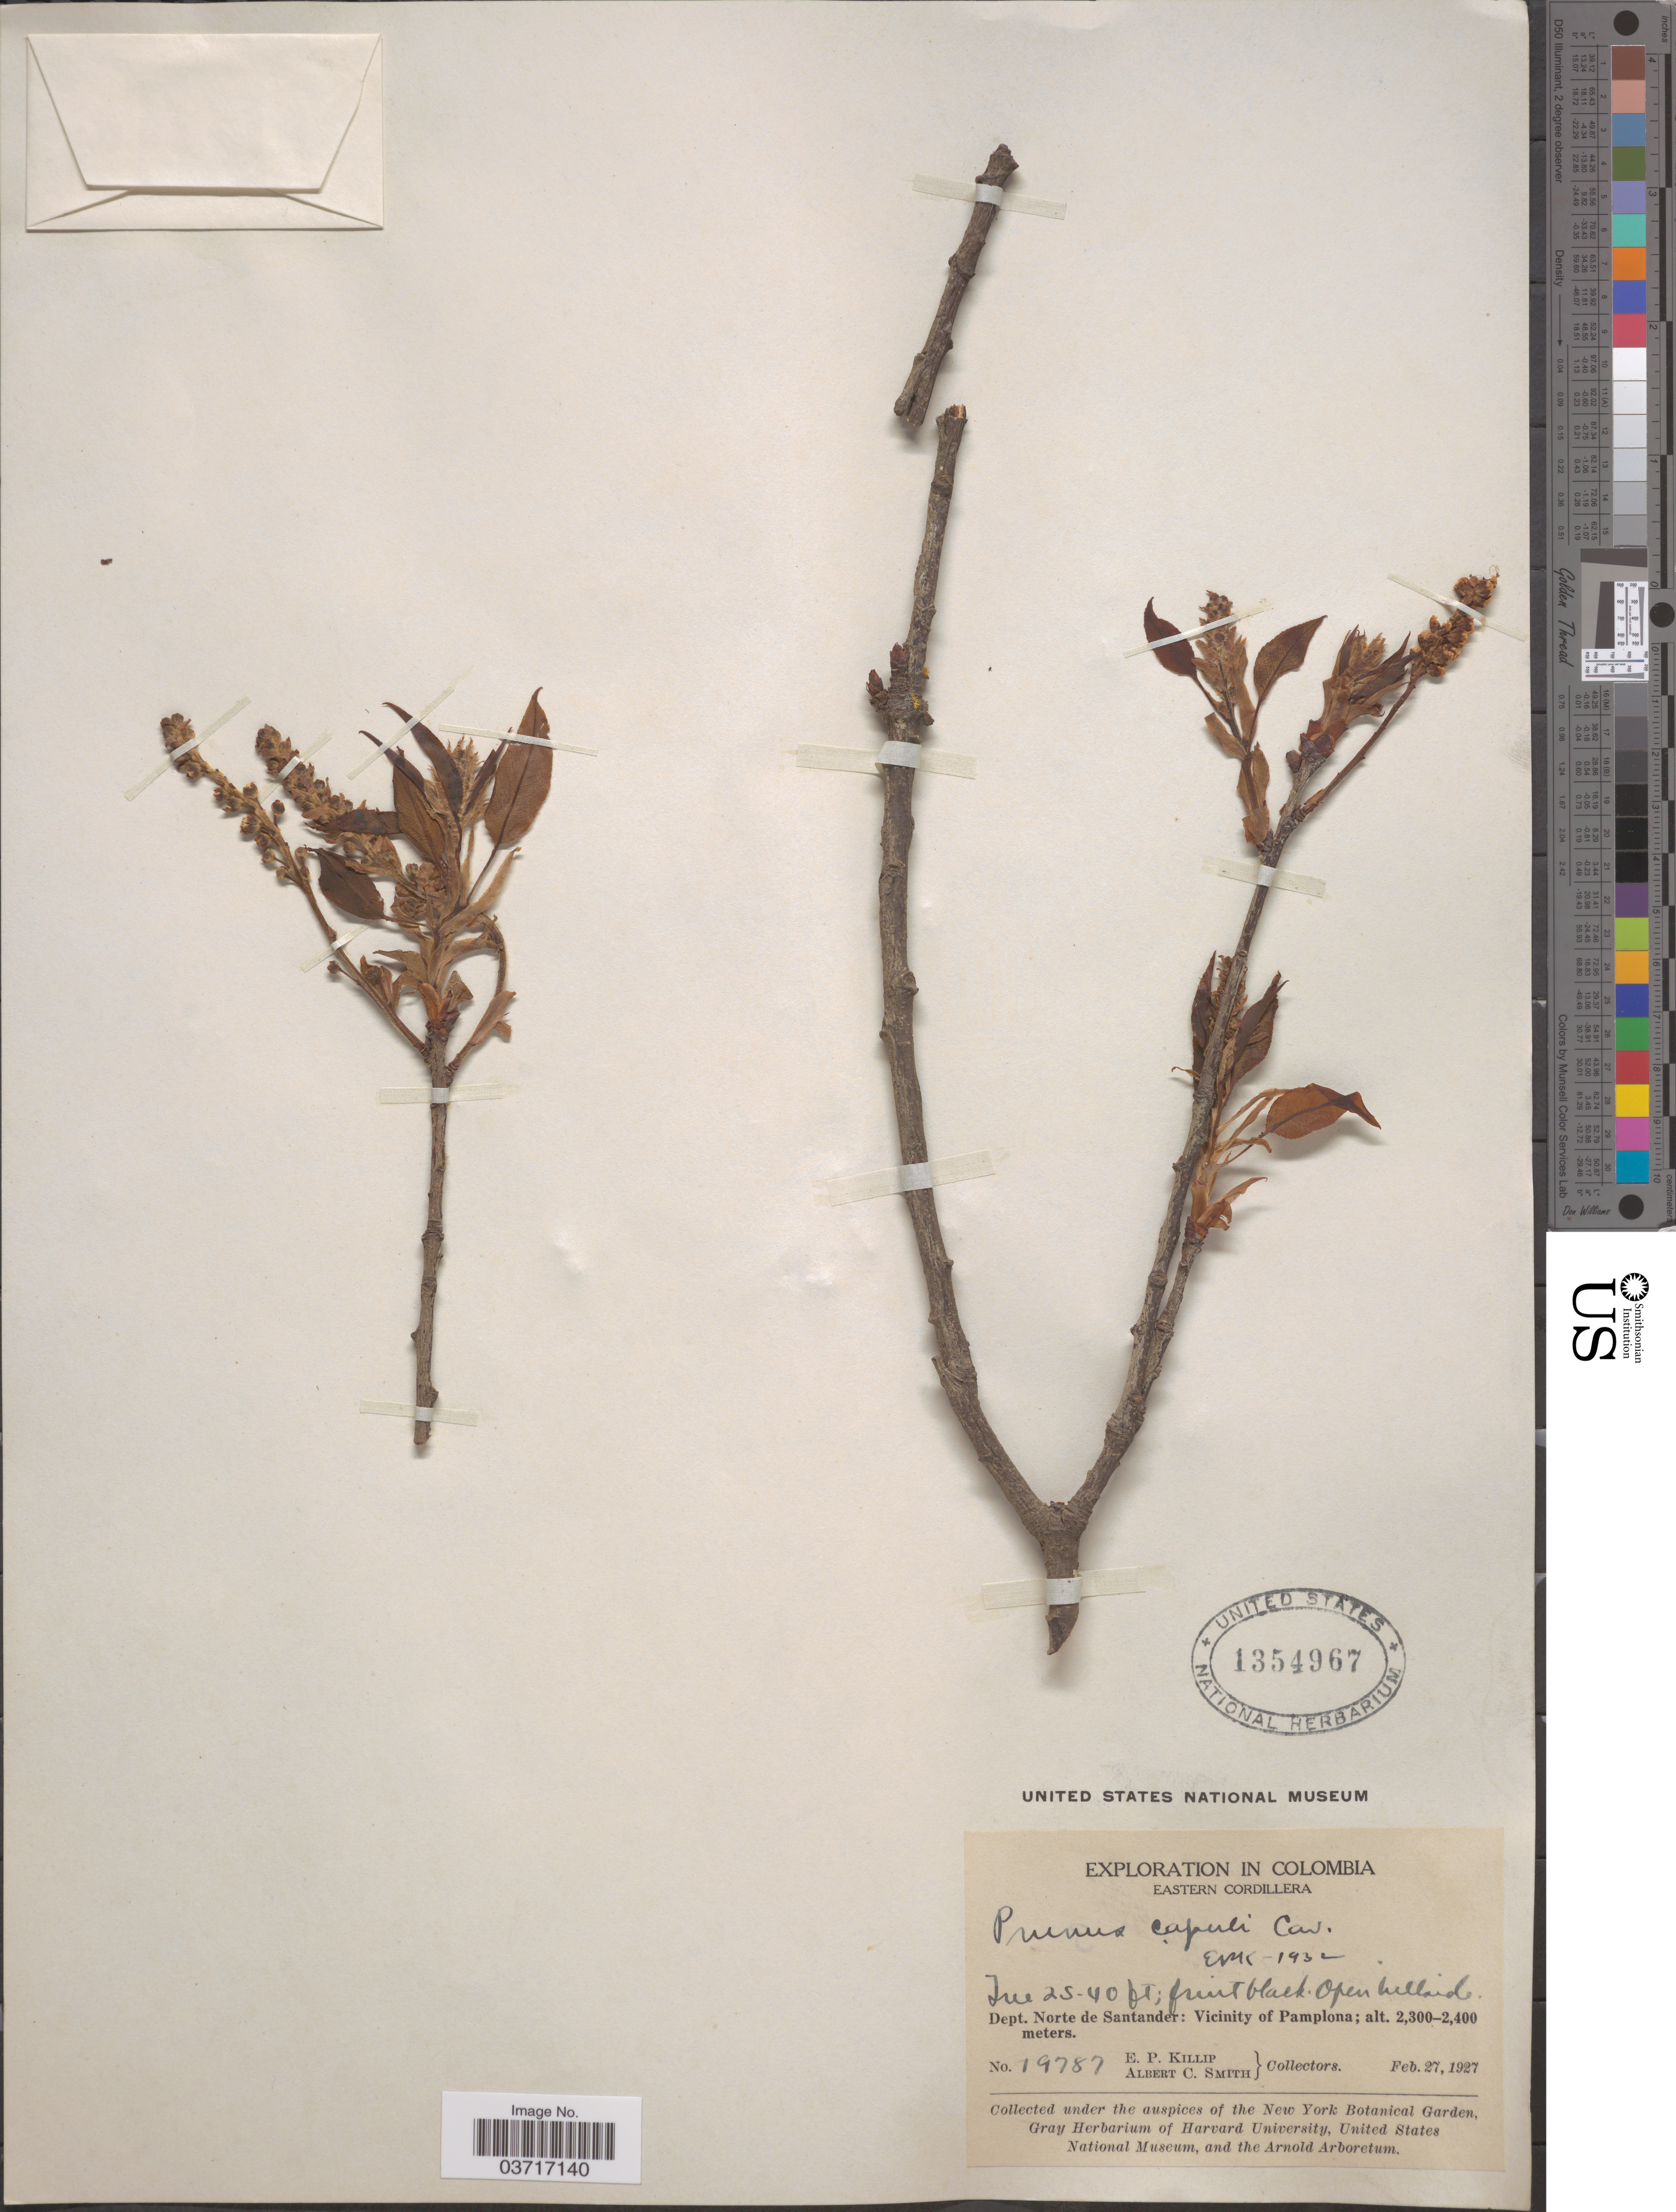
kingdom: Plantae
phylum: Tracheophyta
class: Magnoliopsida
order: Rosales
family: Rosaceae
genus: Prunus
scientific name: Prunus serotina subsp. capuli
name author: (Cav. ex Spreng.) McVaugh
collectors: E. P. Killip & A. C. Smith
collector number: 19787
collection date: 1927-02-27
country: Colombia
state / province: Norte de Santander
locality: Eastern Cordillera. Dept. Norte de Santander: Vicinity of Pamplona.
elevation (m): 2300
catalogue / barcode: US 1354967